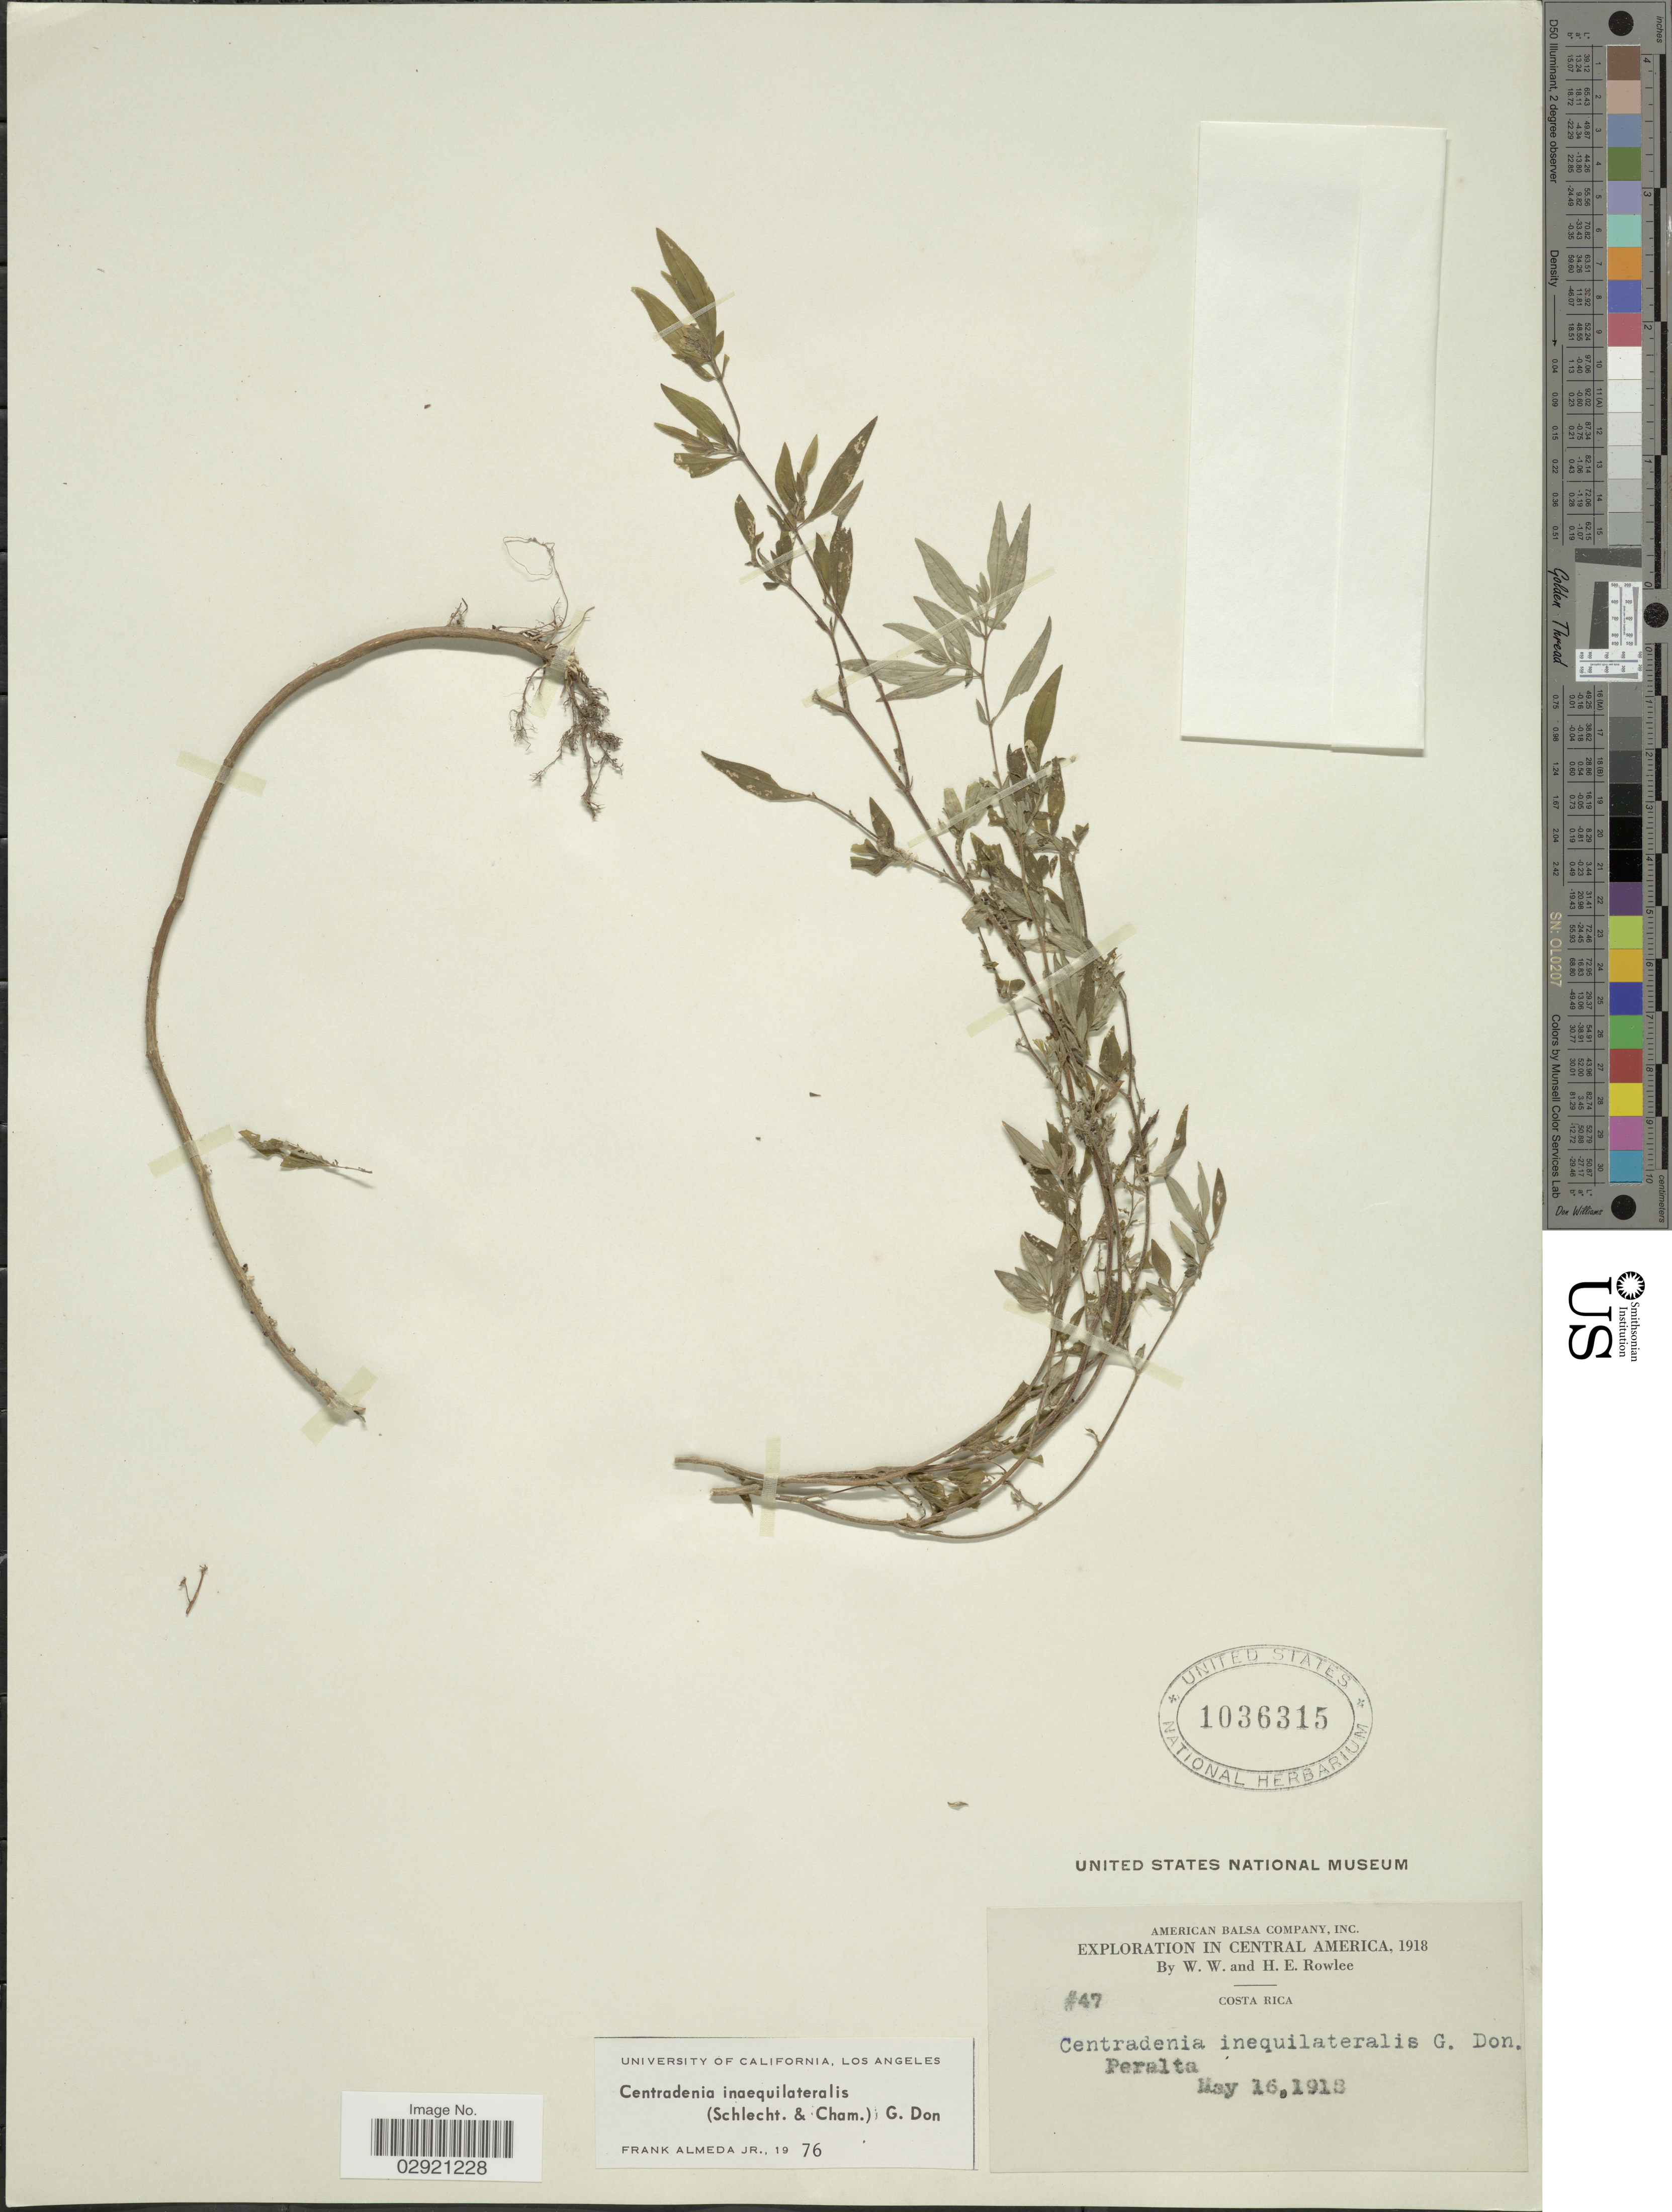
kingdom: Plantae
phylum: Tracheophyta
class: Magnoliopsida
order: Myrtales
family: Melastomataceae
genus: Centradenia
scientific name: Centradenia inaequilateralis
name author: (Gleason) G. Don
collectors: W. W. Rowlee & H. E. Rowlee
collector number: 47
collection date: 1918-05-16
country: Costa Rica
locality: Peralta.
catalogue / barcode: US 1036315